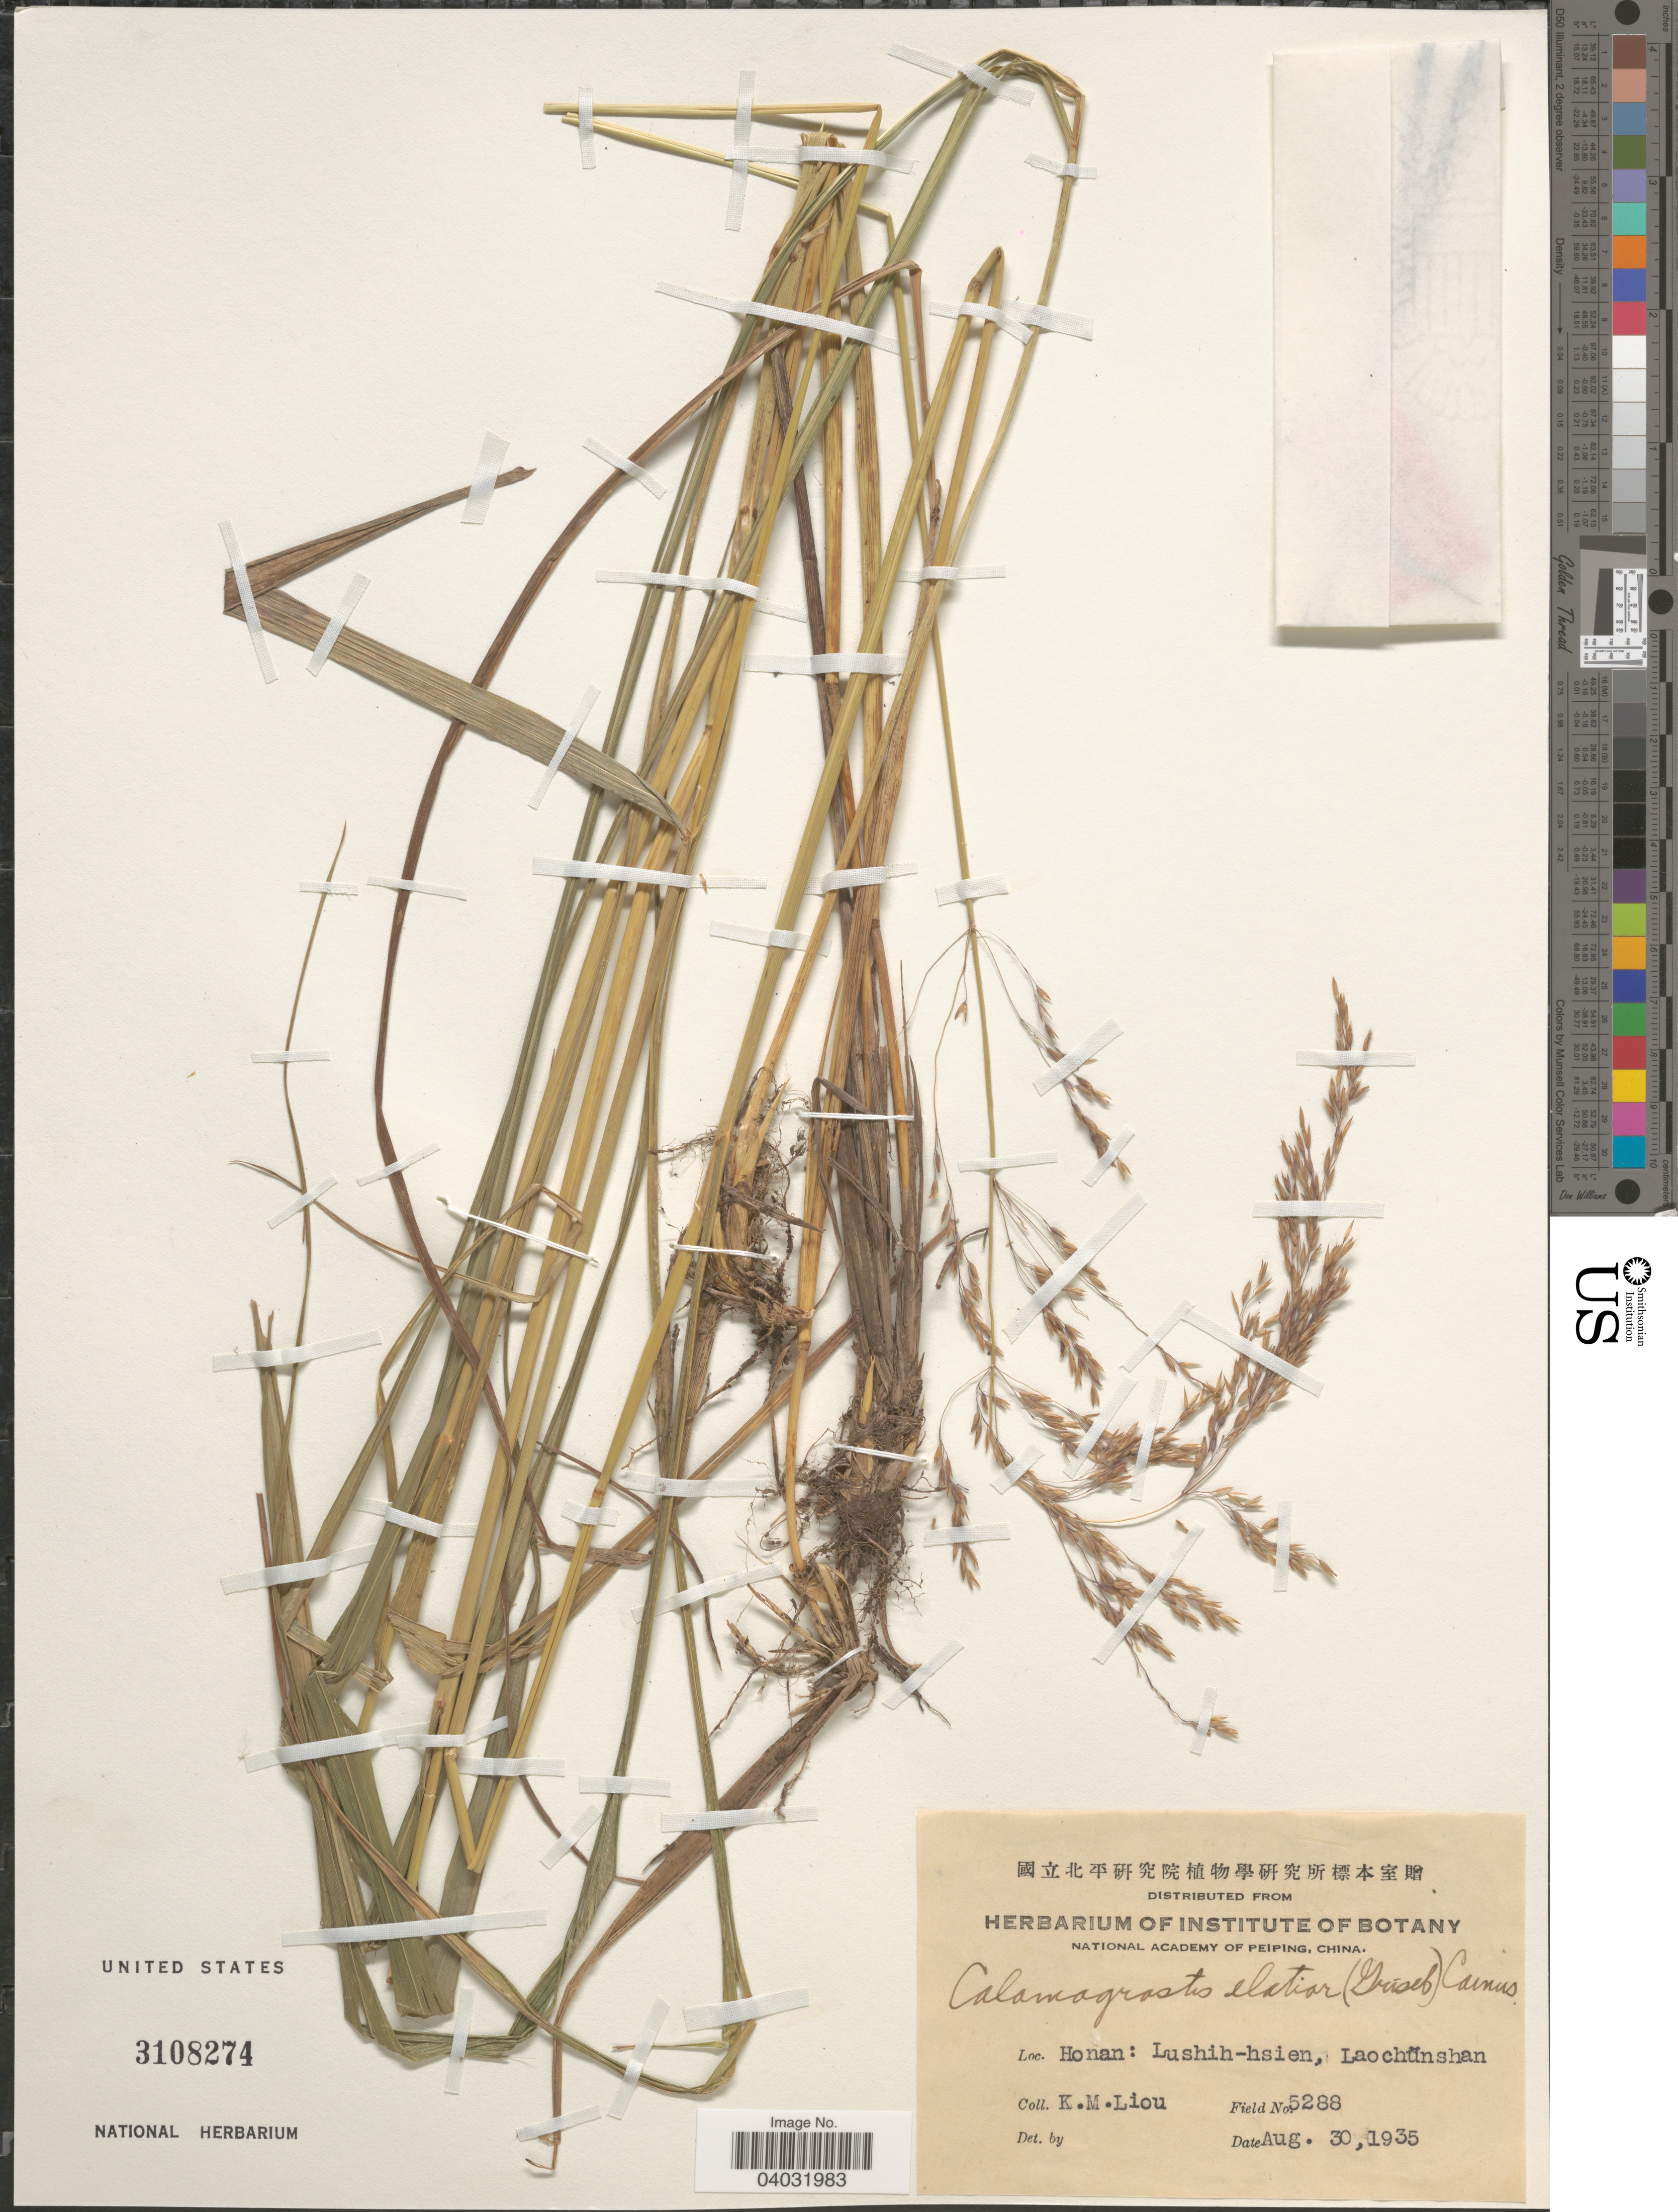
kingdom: Plantae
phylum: Tracheophyta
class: Liliopsida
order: Poales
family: Poaceae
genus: Calamagrostis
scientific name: Calamagrostis elatior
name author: (Griseb.) A. Camus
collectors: K. M. Liou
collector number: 5288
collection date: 1935-08-30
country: China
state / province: Henan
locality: Honan: Lushih-hsien, Laochünshan.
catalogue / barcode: US 3108274